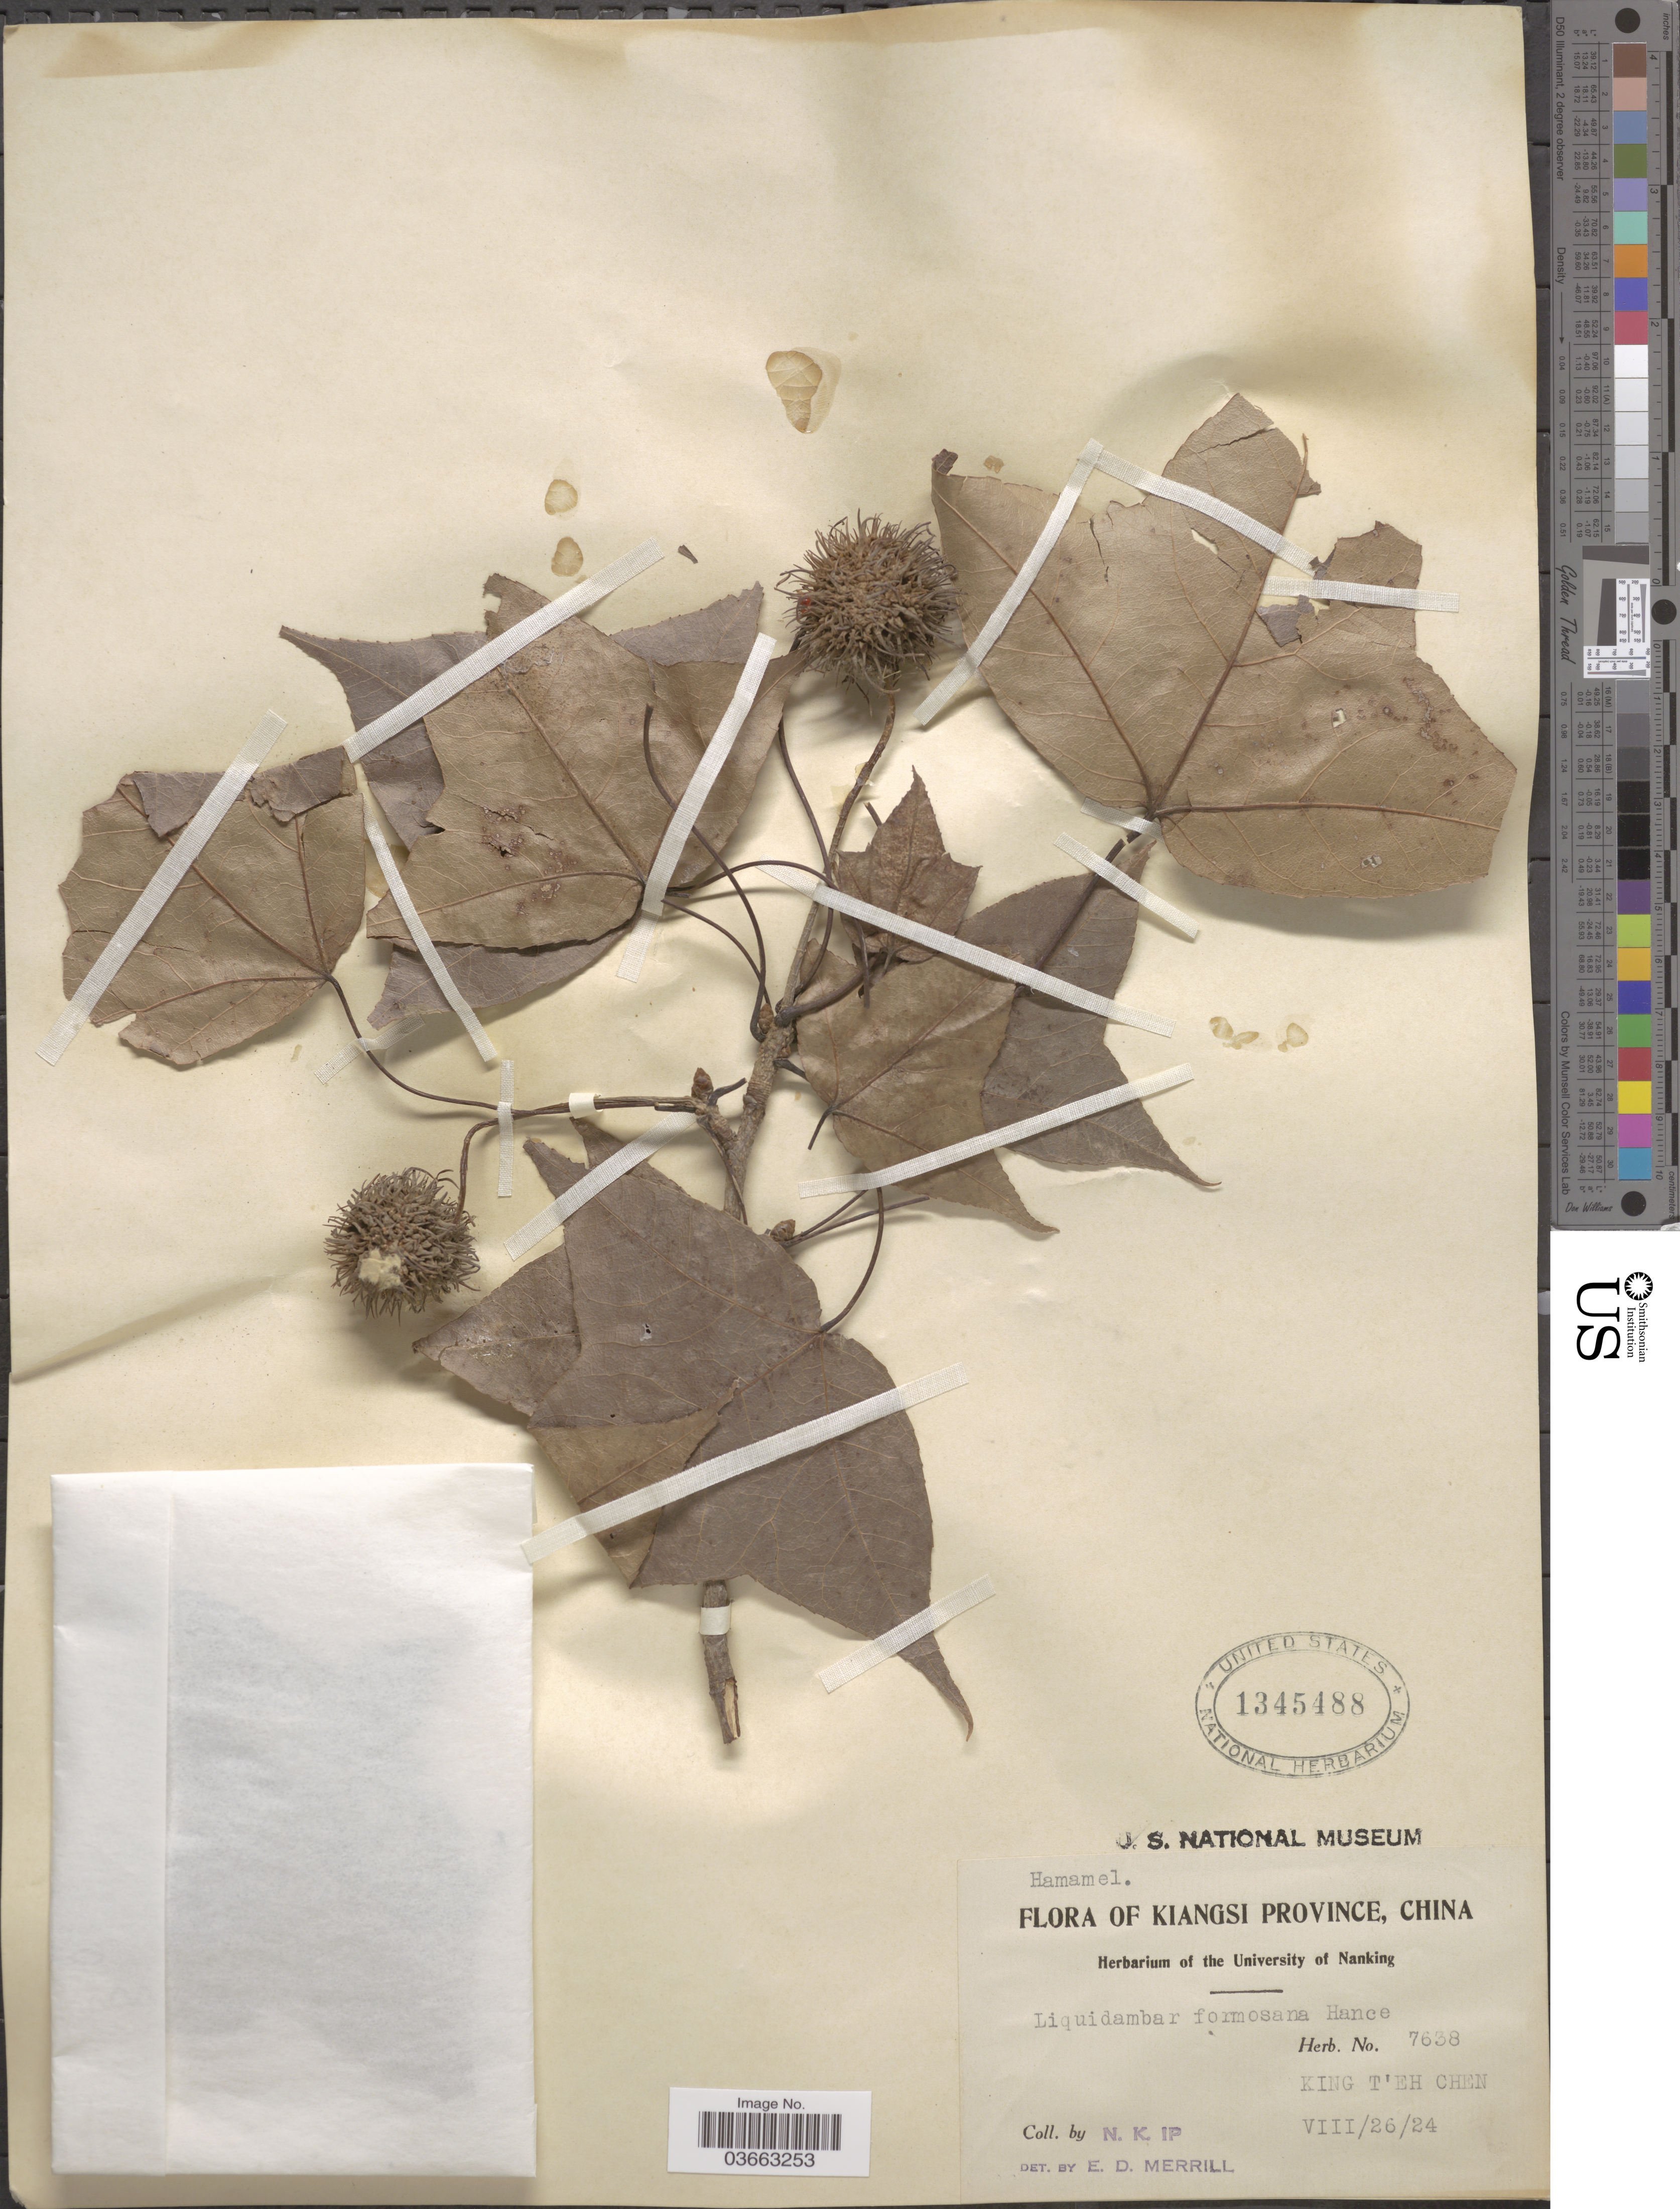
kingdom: Plantae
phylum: Tracheophyta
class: Magnoliopsida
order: Saxifragales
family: Altingiaceae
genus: Liquidambar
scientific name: Liquidambar formosana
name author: Hance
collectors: N. Ip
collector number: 7638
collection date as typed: Transcribed d/m/y: 26/8/24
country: China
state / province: Jiangxi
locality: Kiangsi Province. King T'eh Chen.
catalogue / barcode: US 1345488